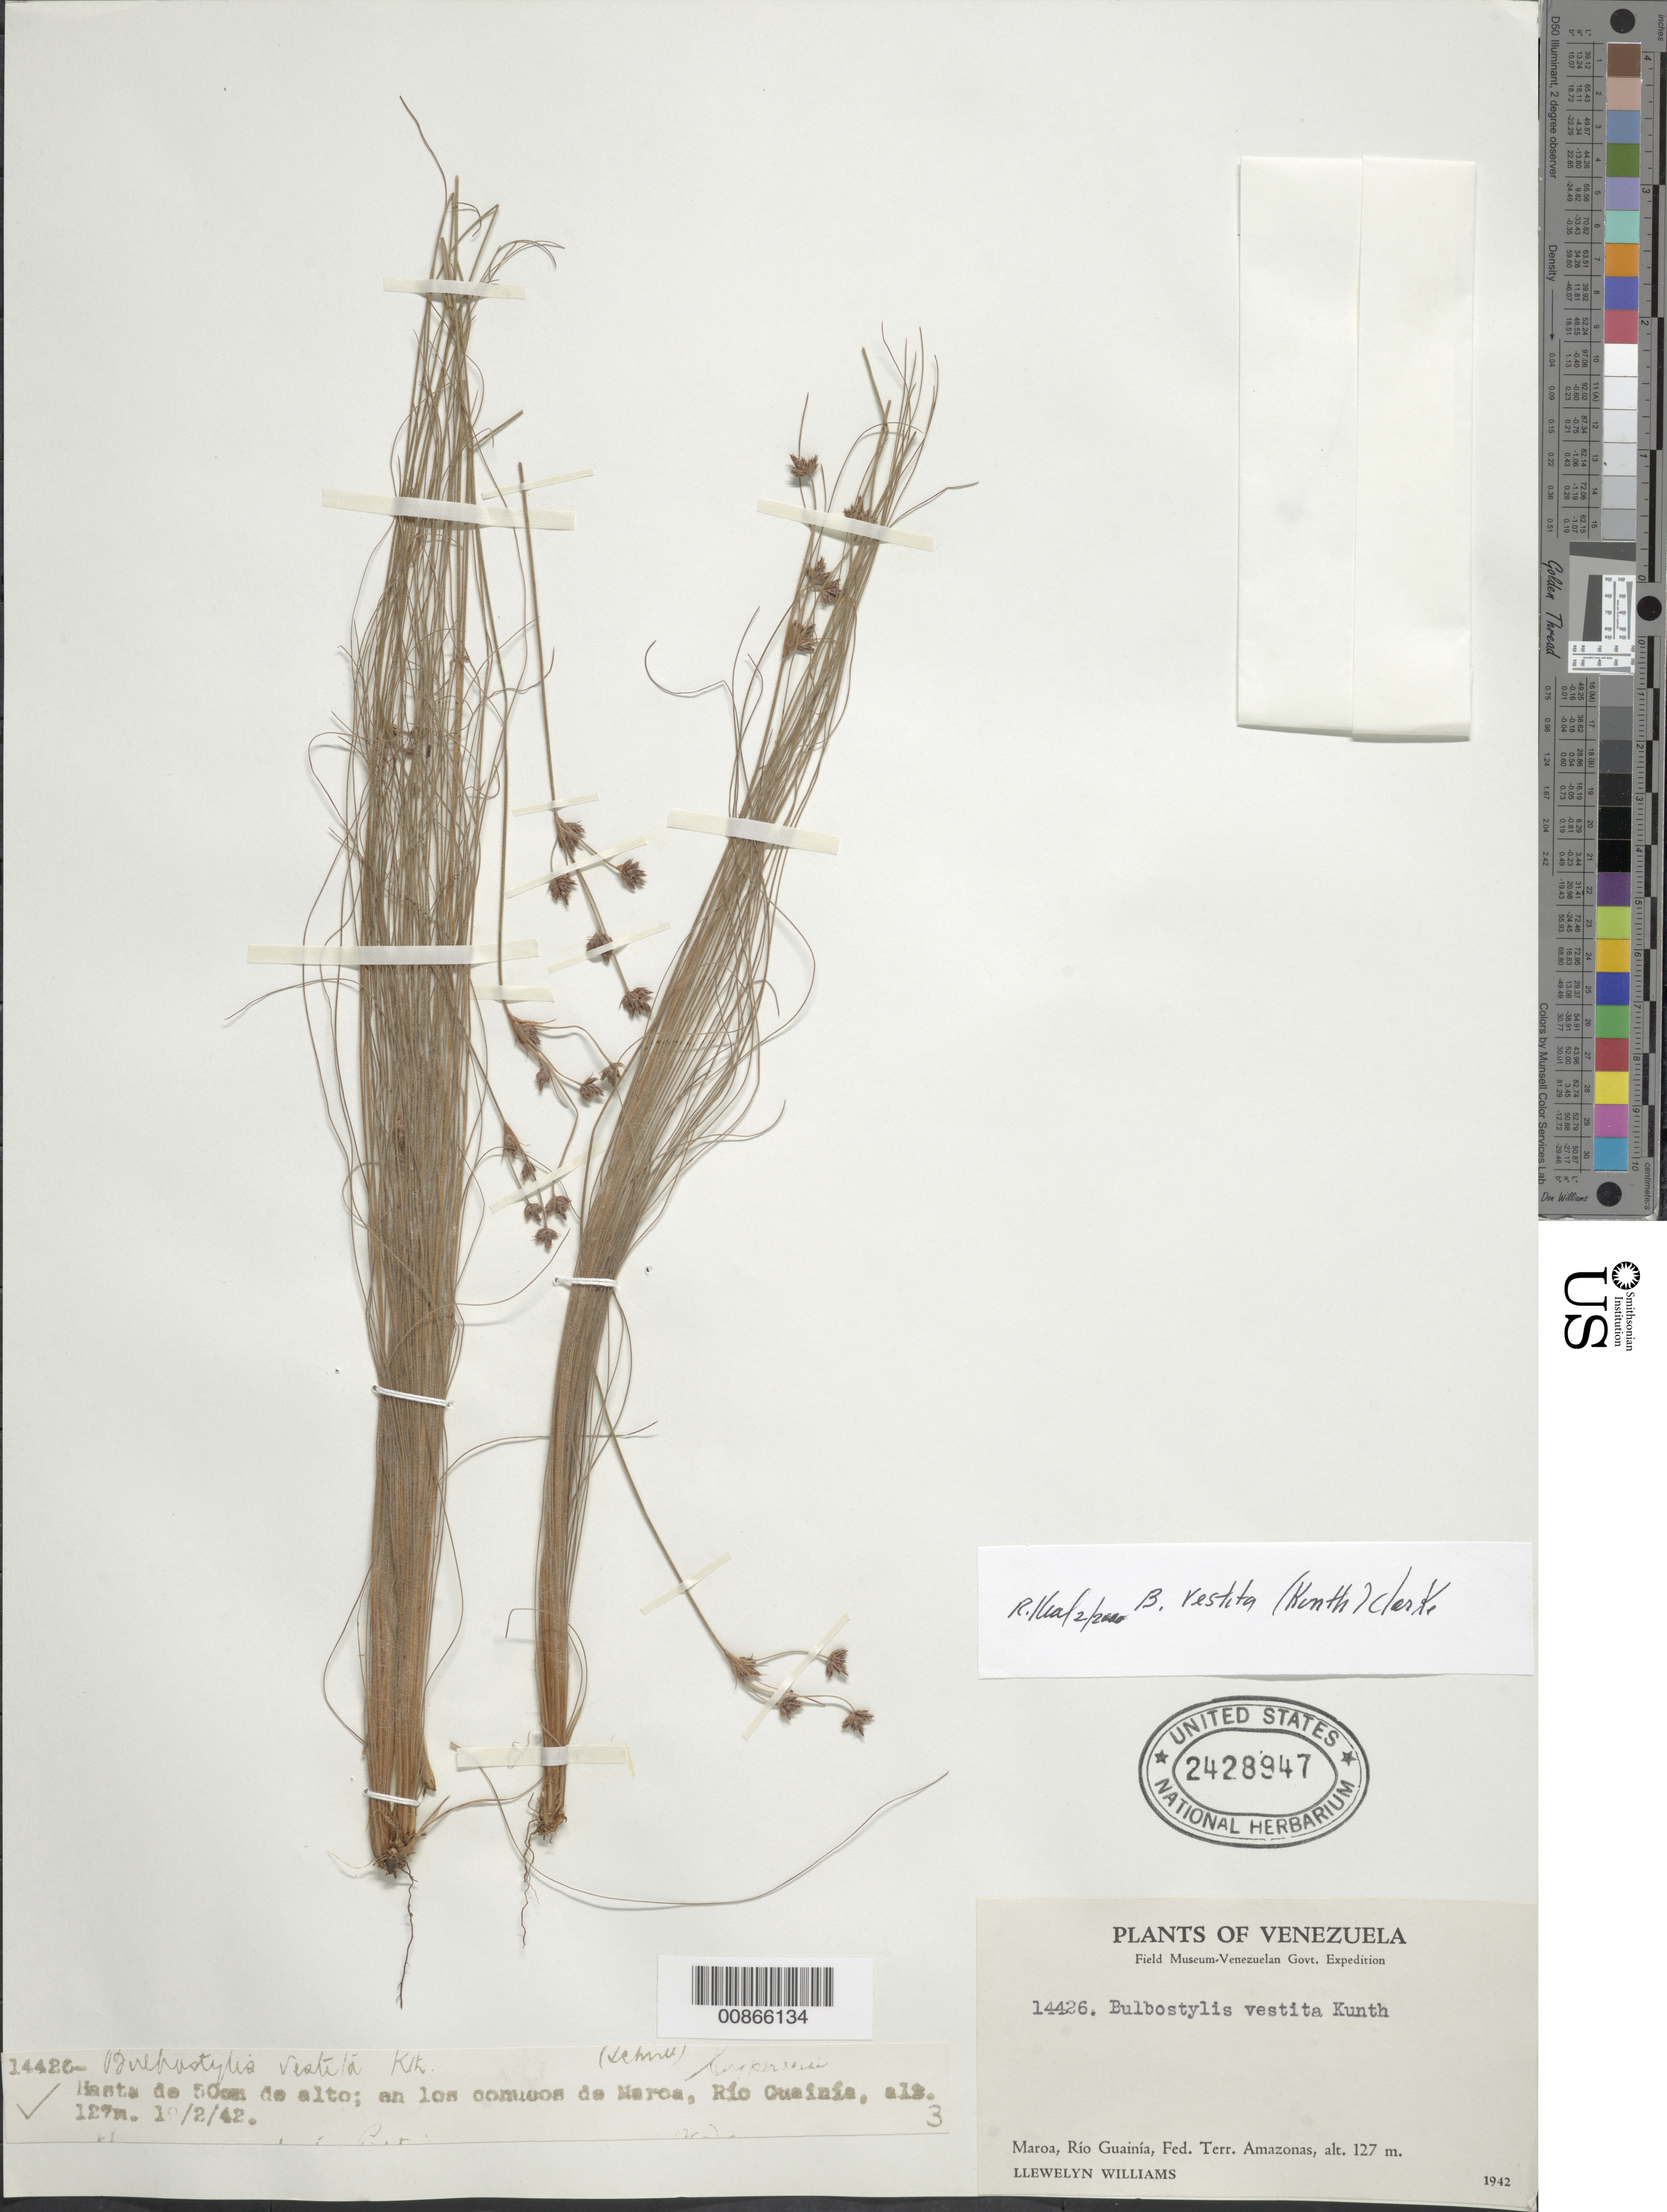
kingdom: Plantae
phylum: Tracheophyta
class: Liliopsida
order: Poales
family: Cyperaceae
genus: Bulbostylis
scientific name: Bulbostylis vestita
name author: (Kunth) C.B. Clarke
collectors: Ll. Williams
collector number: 14426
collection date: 1942-02-19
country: Venezuela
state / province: Amazonas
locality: Maroa, Rio Guainia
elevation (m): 127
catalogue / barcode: US 2428947